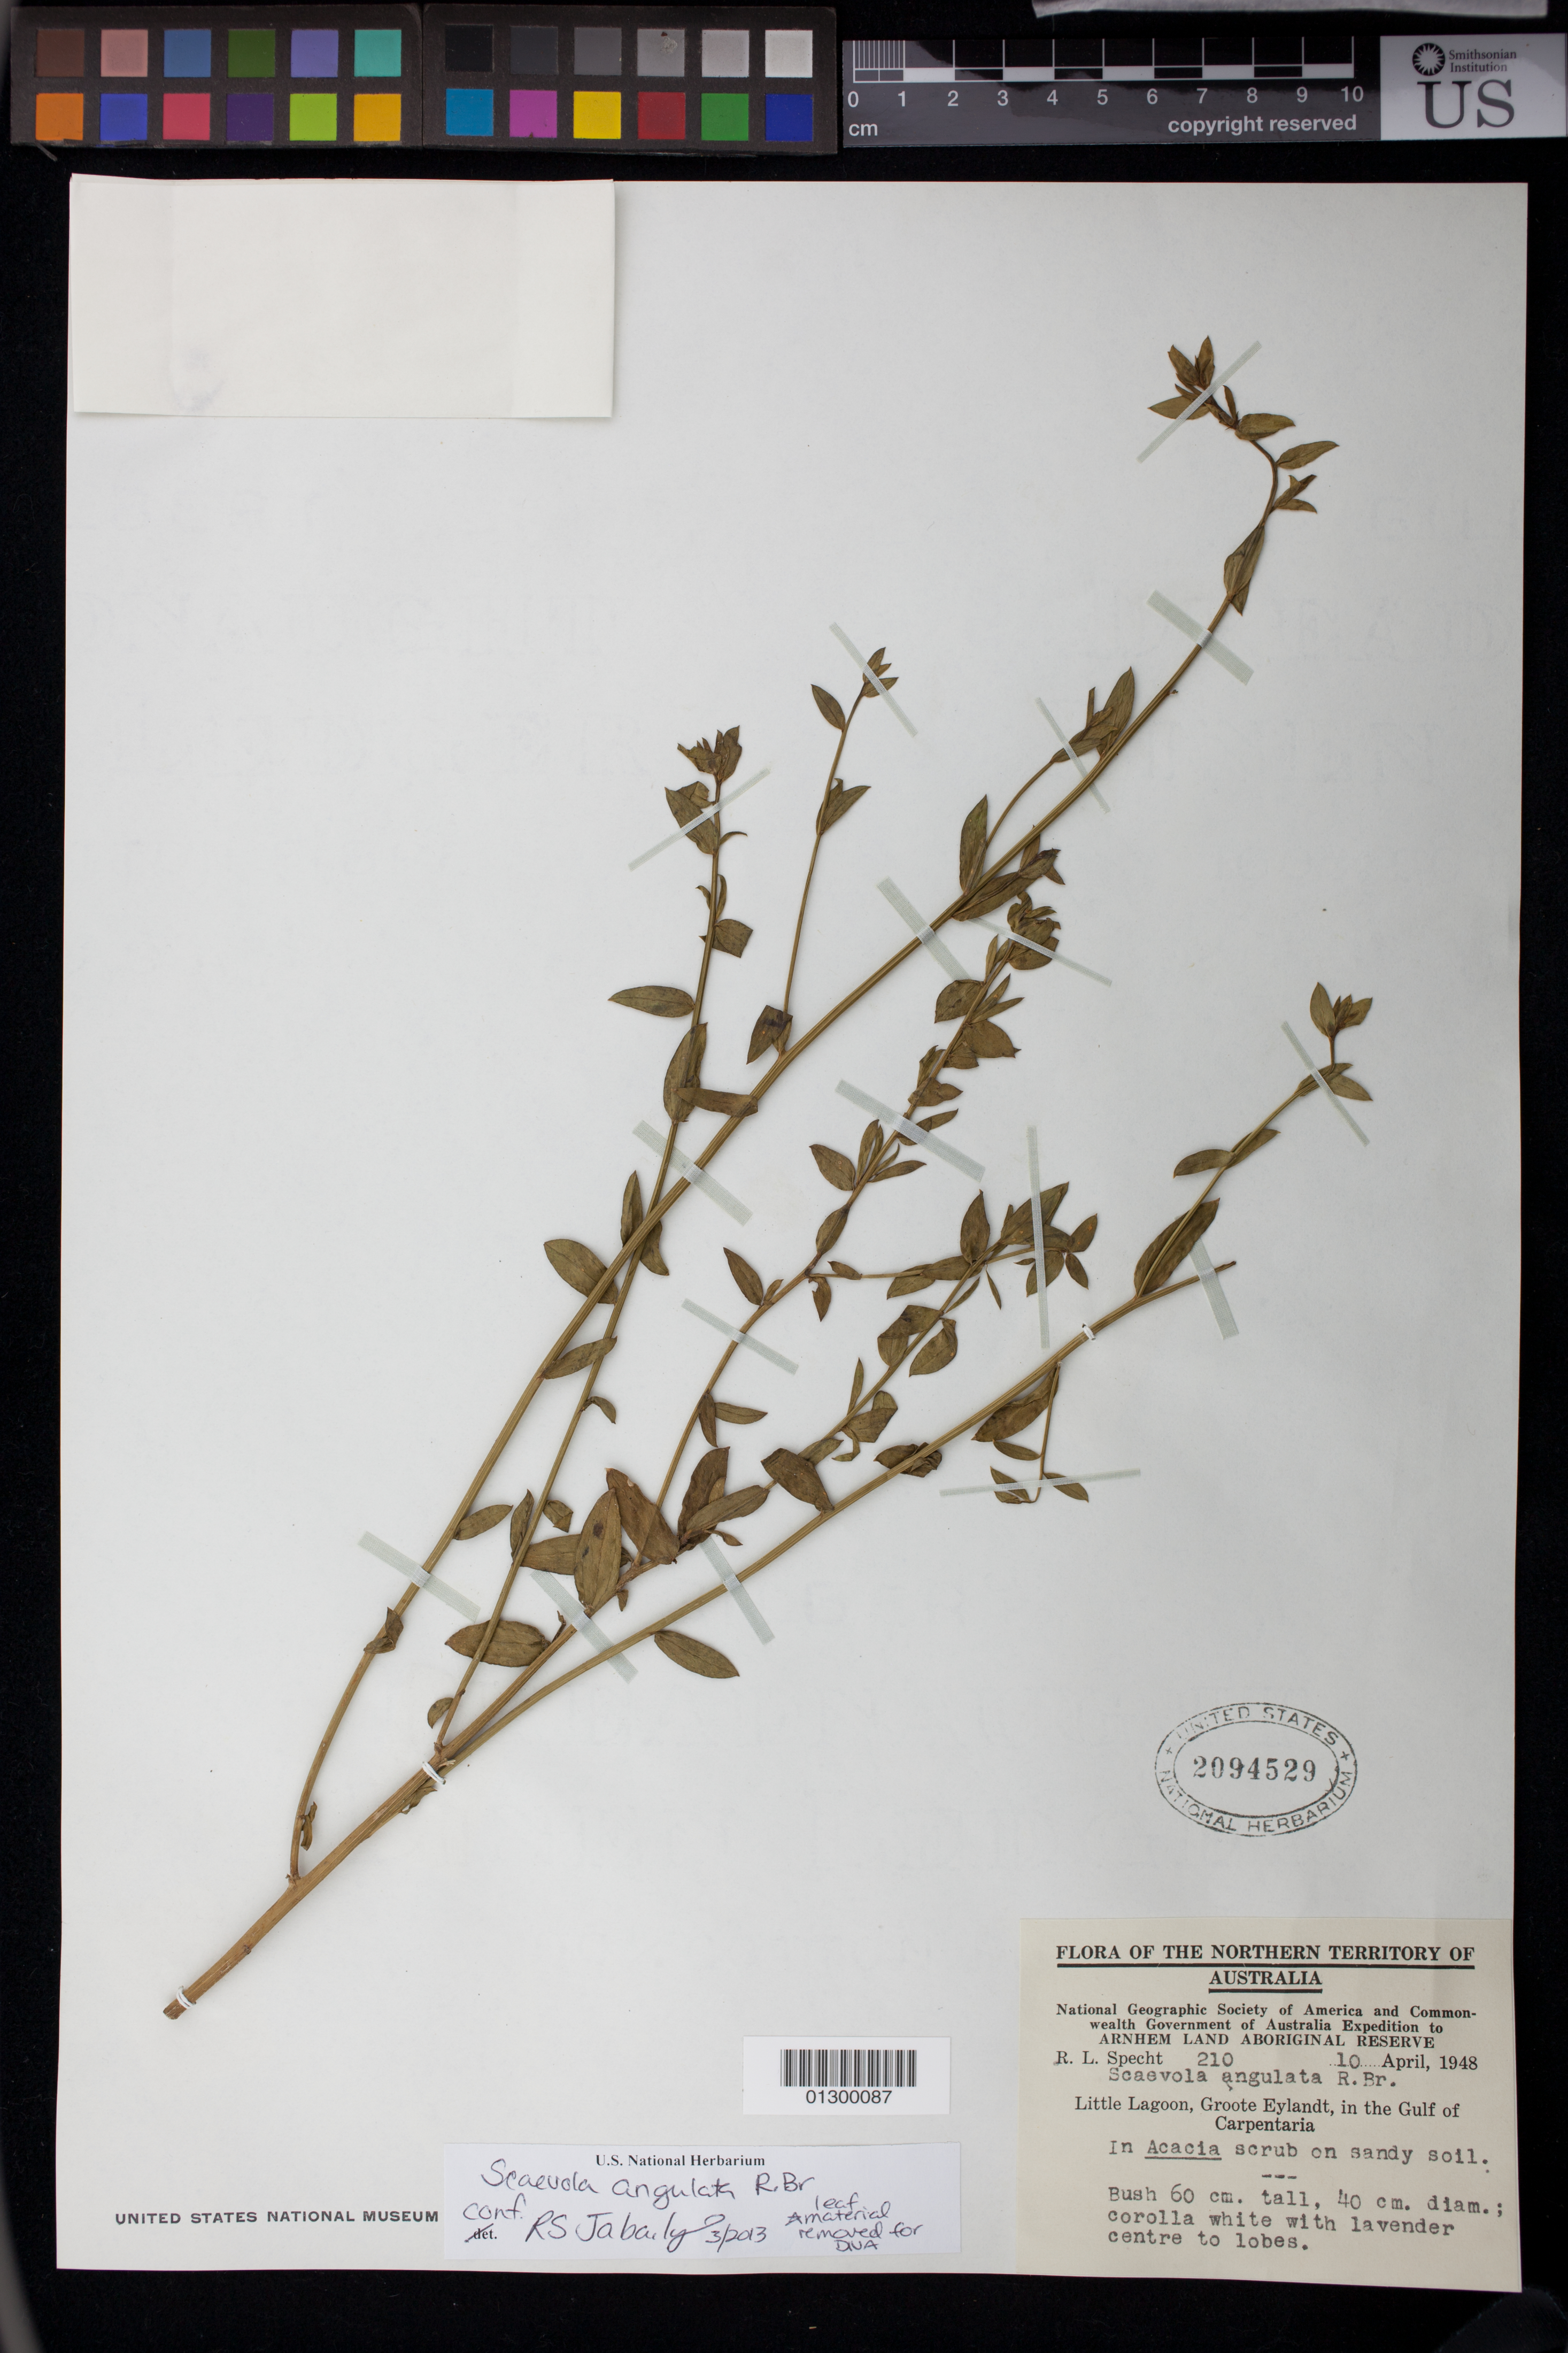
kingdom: Plantae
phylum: Tracheophyta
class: Magnoliopsida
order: Asterales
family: Goodeniaceae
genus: Scaevola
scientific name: Scaevola angulata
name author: R. Br.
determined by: Jabaily, R.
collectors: R. L. Specht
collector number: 210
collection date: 1948-04-10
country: Australia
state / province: Northern Territory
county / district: East Arnhem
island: Groote Eylandt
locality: Little Lagoon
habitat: In Acacia scrub on sandy soil.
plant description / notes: Bush 60 cm. tall, 40 cm. diam.; corolla white with lavender centre lobes.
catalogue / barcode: US 2094529